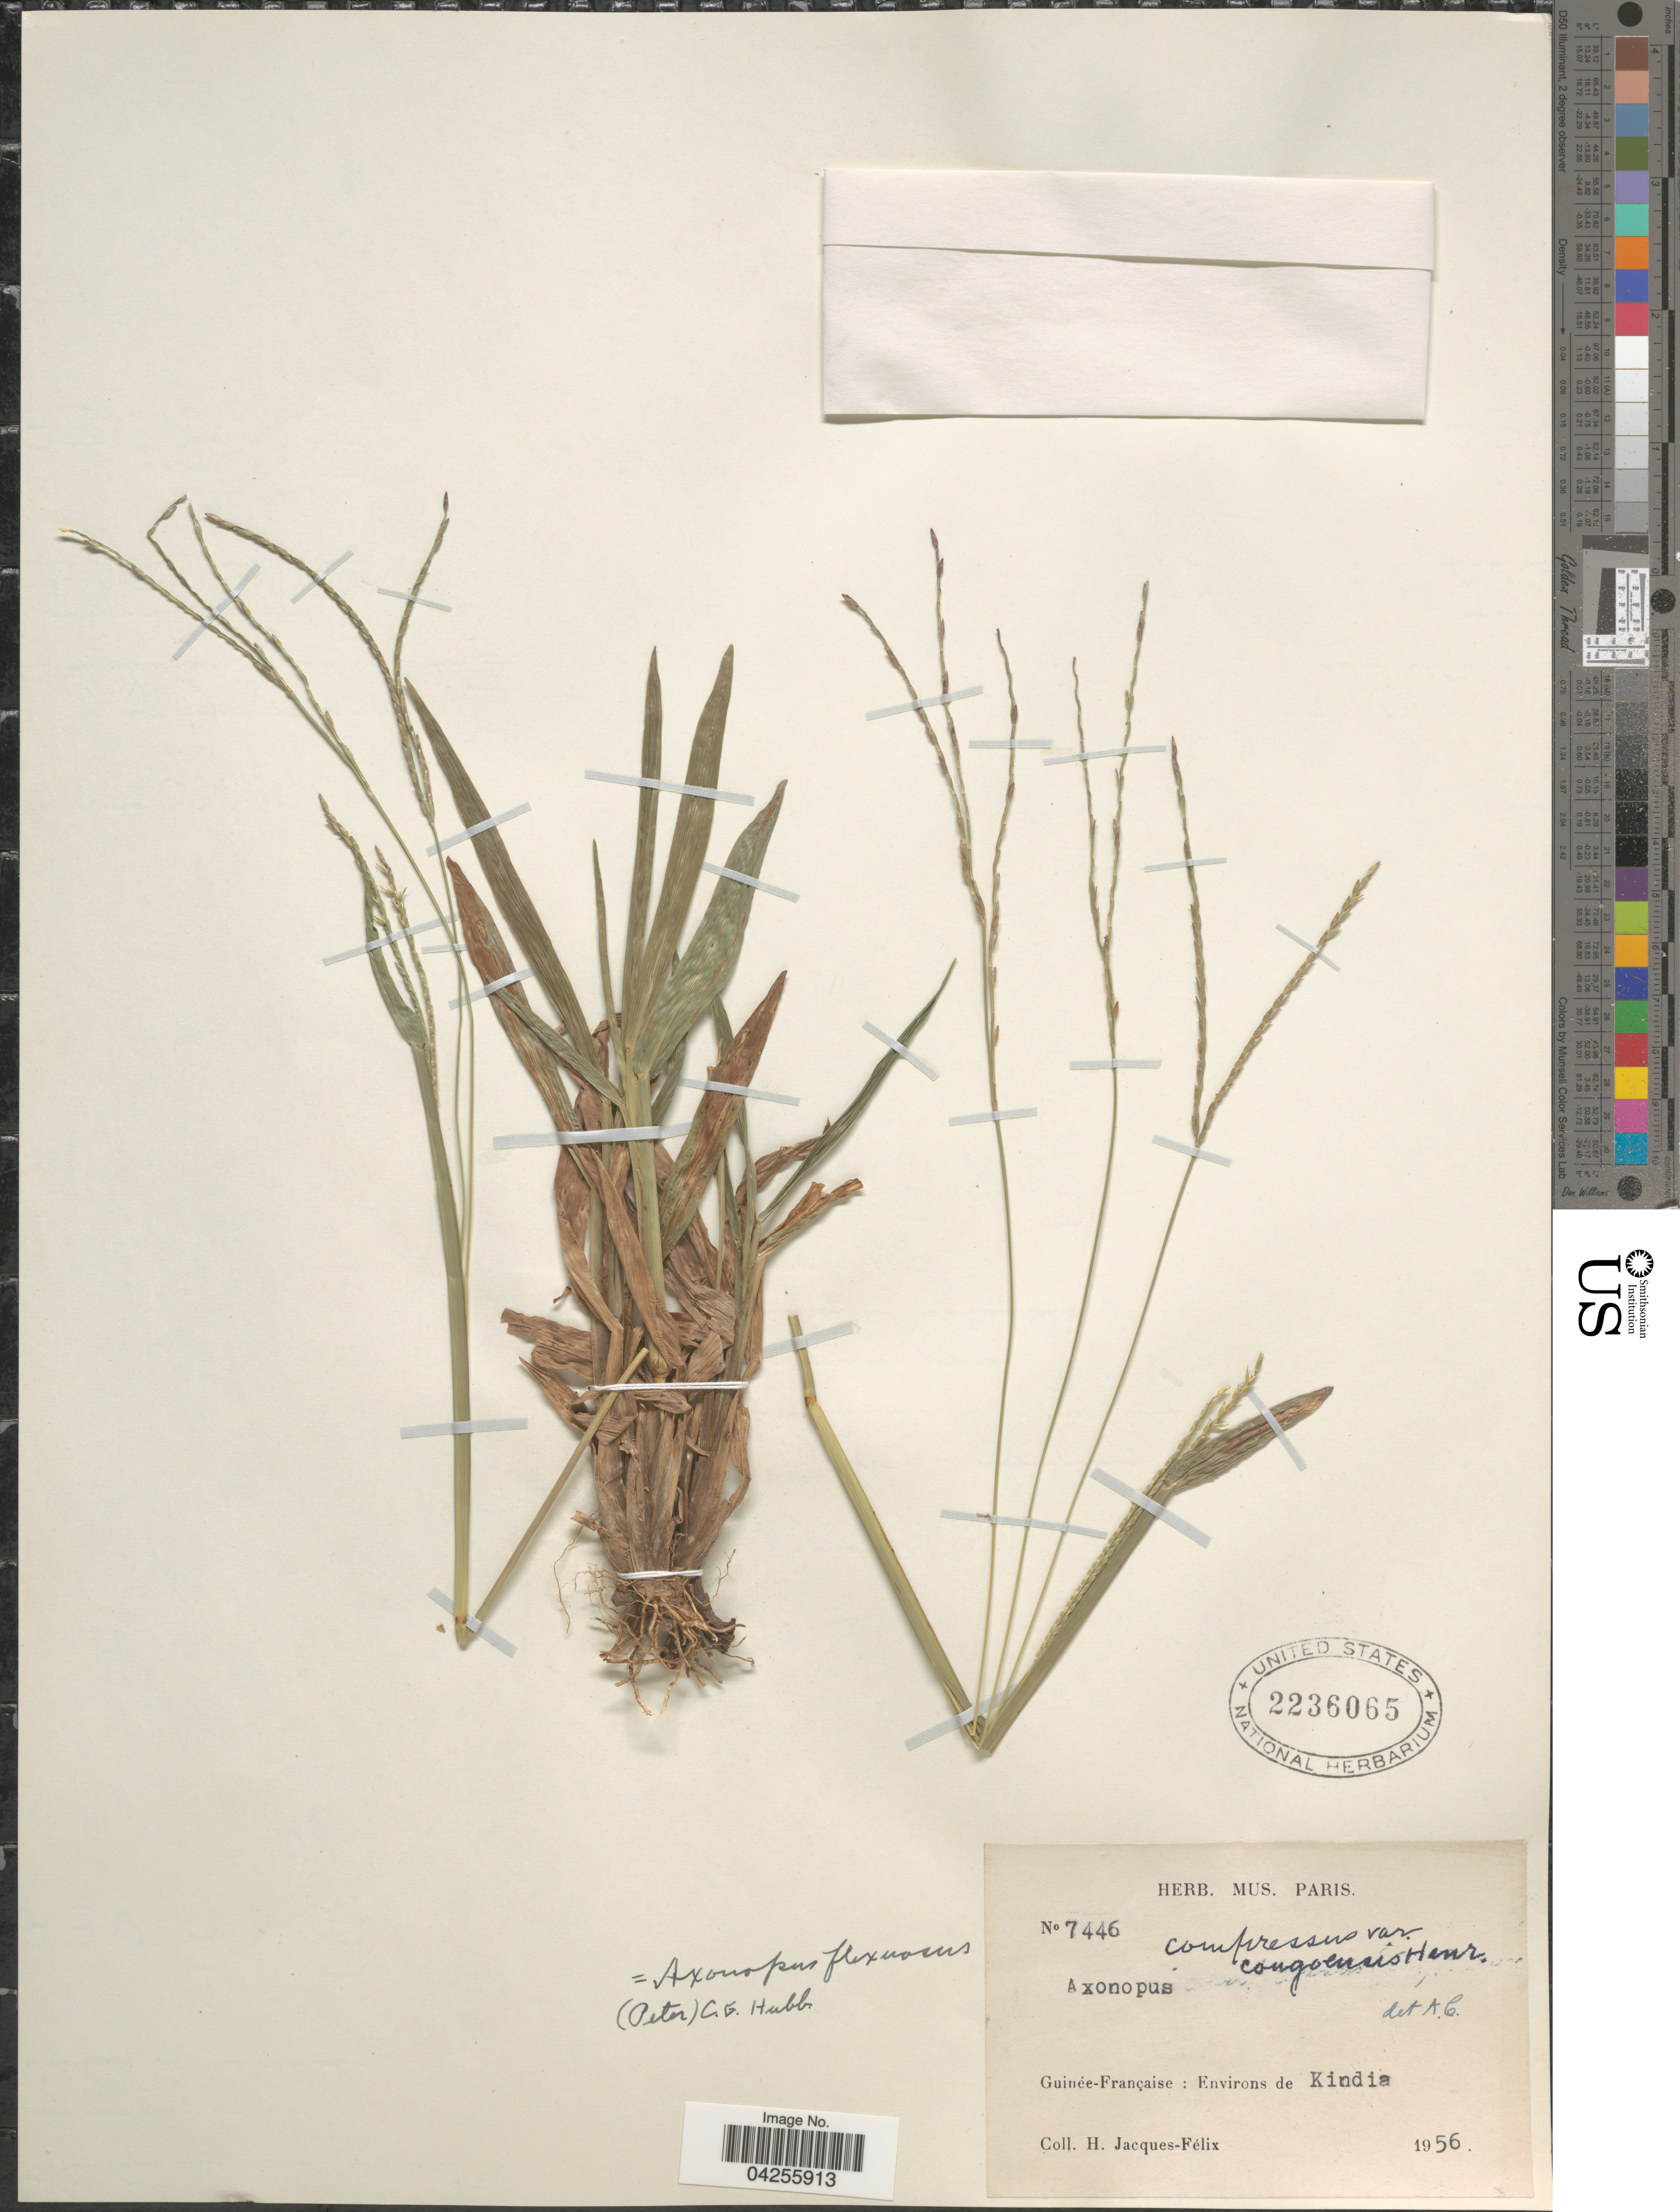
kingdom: Plantae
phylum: Tracheophyta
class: Liliopsida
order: Poales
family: Poaceae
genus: Axonopus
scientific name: Axonopus flexuosus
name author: (Peter) C. E. Hubb.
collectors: H. Jacques-Félix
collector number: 7446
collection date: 1956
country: French Guiana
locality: Guinée-Française: Environs de Kindia.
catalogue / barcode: US 2236065